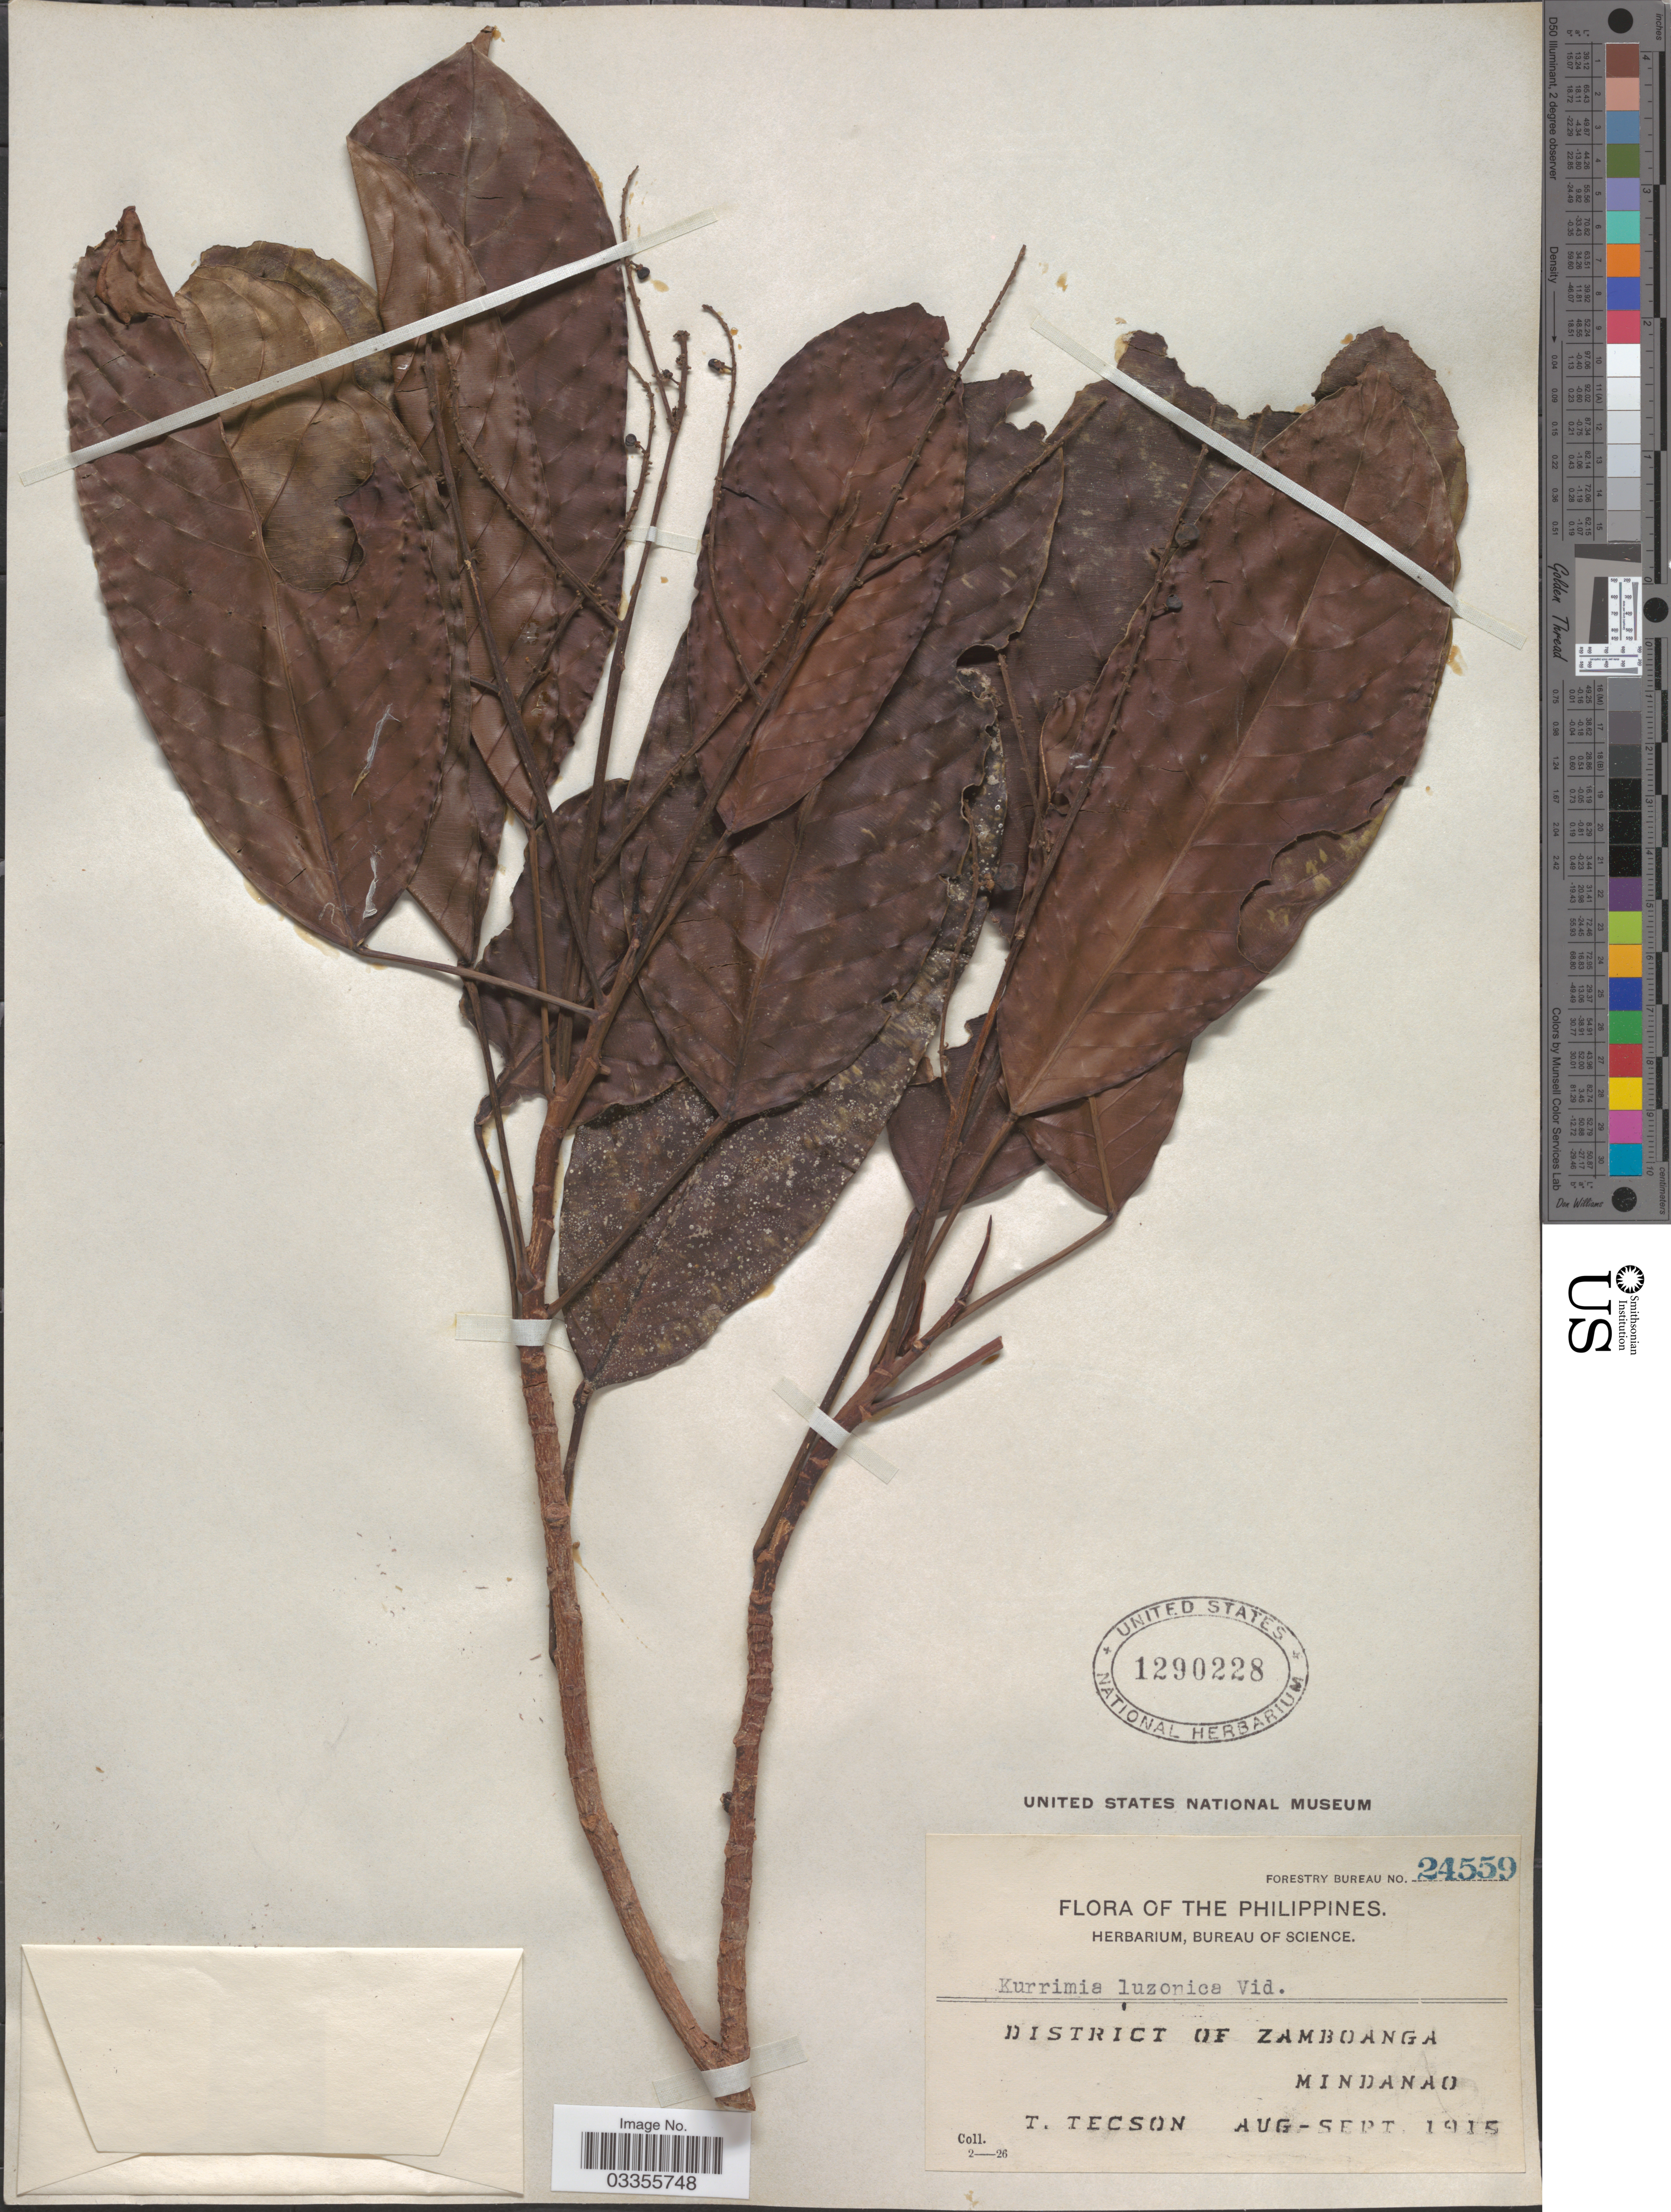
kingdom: Plantae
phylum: Tracheophyta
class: Magnoliopsida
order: Malpighiales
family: Centroplacaceae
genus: Bhesa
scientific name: Bhesa paniculata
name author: (Wall.) Arn.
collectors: T. Tecson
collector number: Forestry Bureau 24559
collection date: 1915-08/1915-09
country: Philippines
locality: District of Zamboanga. Mindanao.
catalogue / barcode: US 1290228